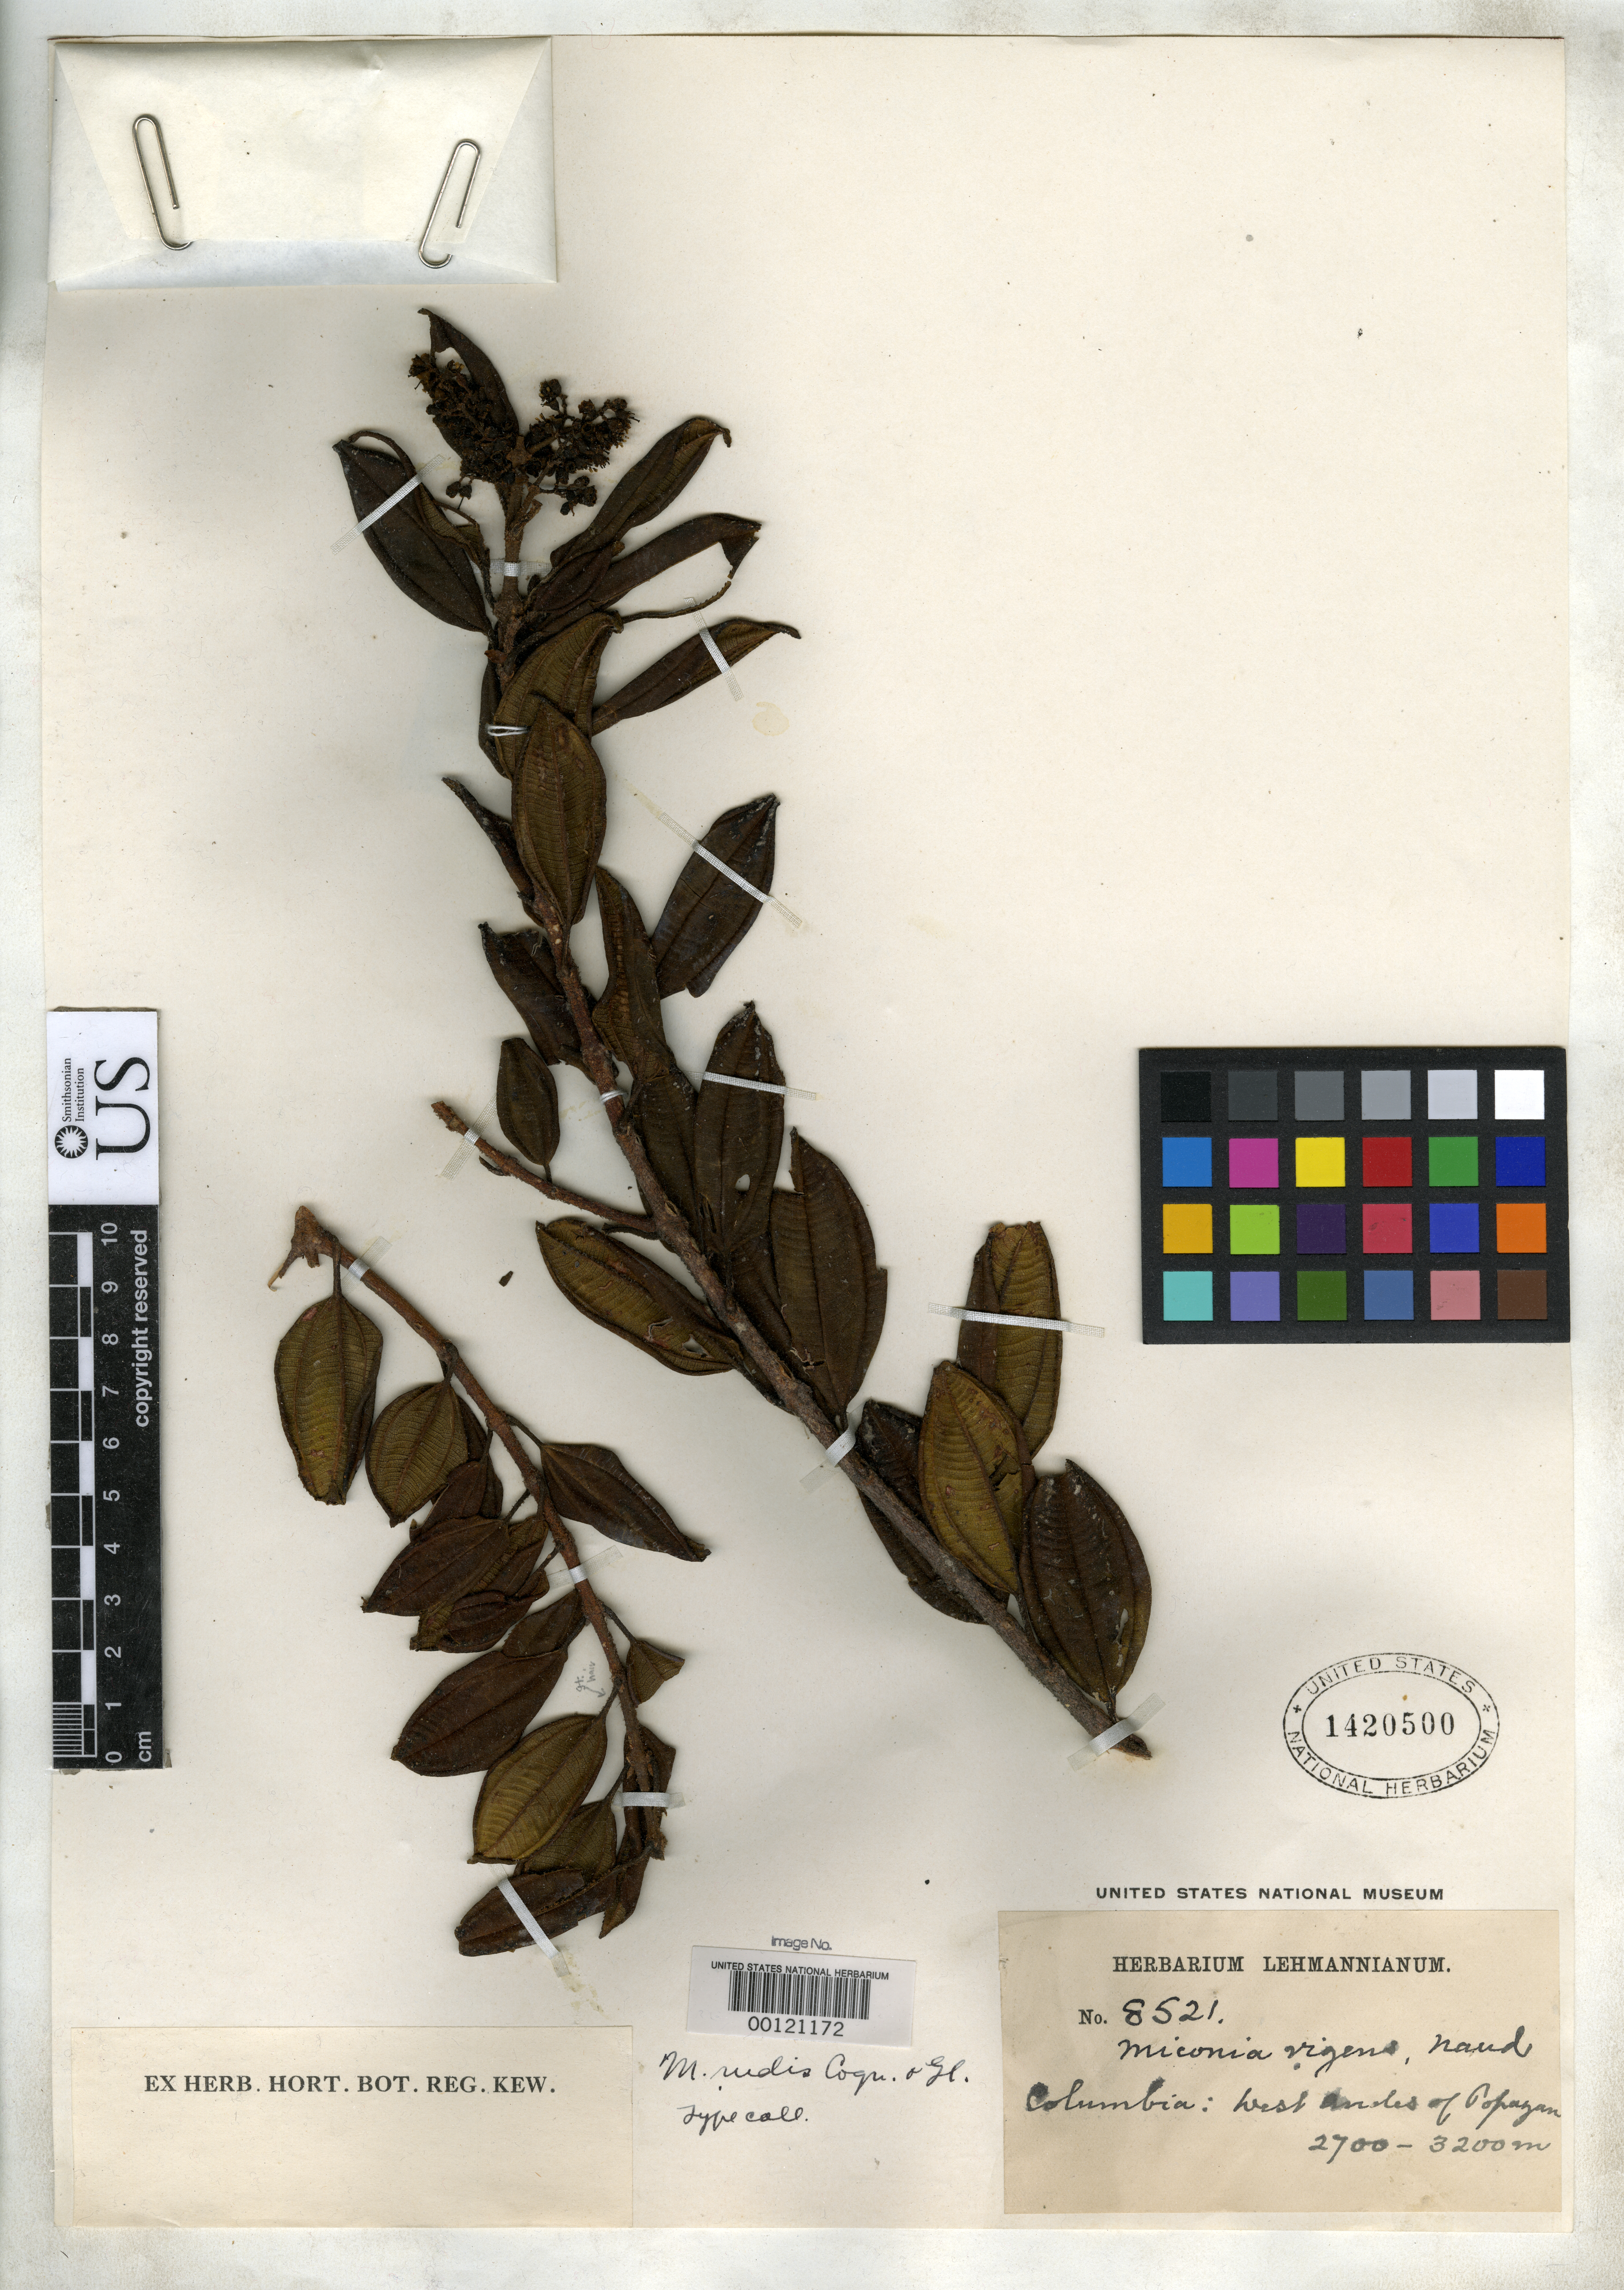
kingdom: Plantae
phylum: Tracheophyta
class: Magnoliopsida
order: Myrtales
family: Melastomataceae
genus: Miconia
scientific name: Miconia rudis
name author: Cogn. & Gleason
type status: Isotype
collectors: F. C. Lehmann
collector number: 8521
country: Colombia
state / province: Cauca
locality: West Andes of Popayan.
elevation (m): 2700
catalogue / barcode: US 1420500